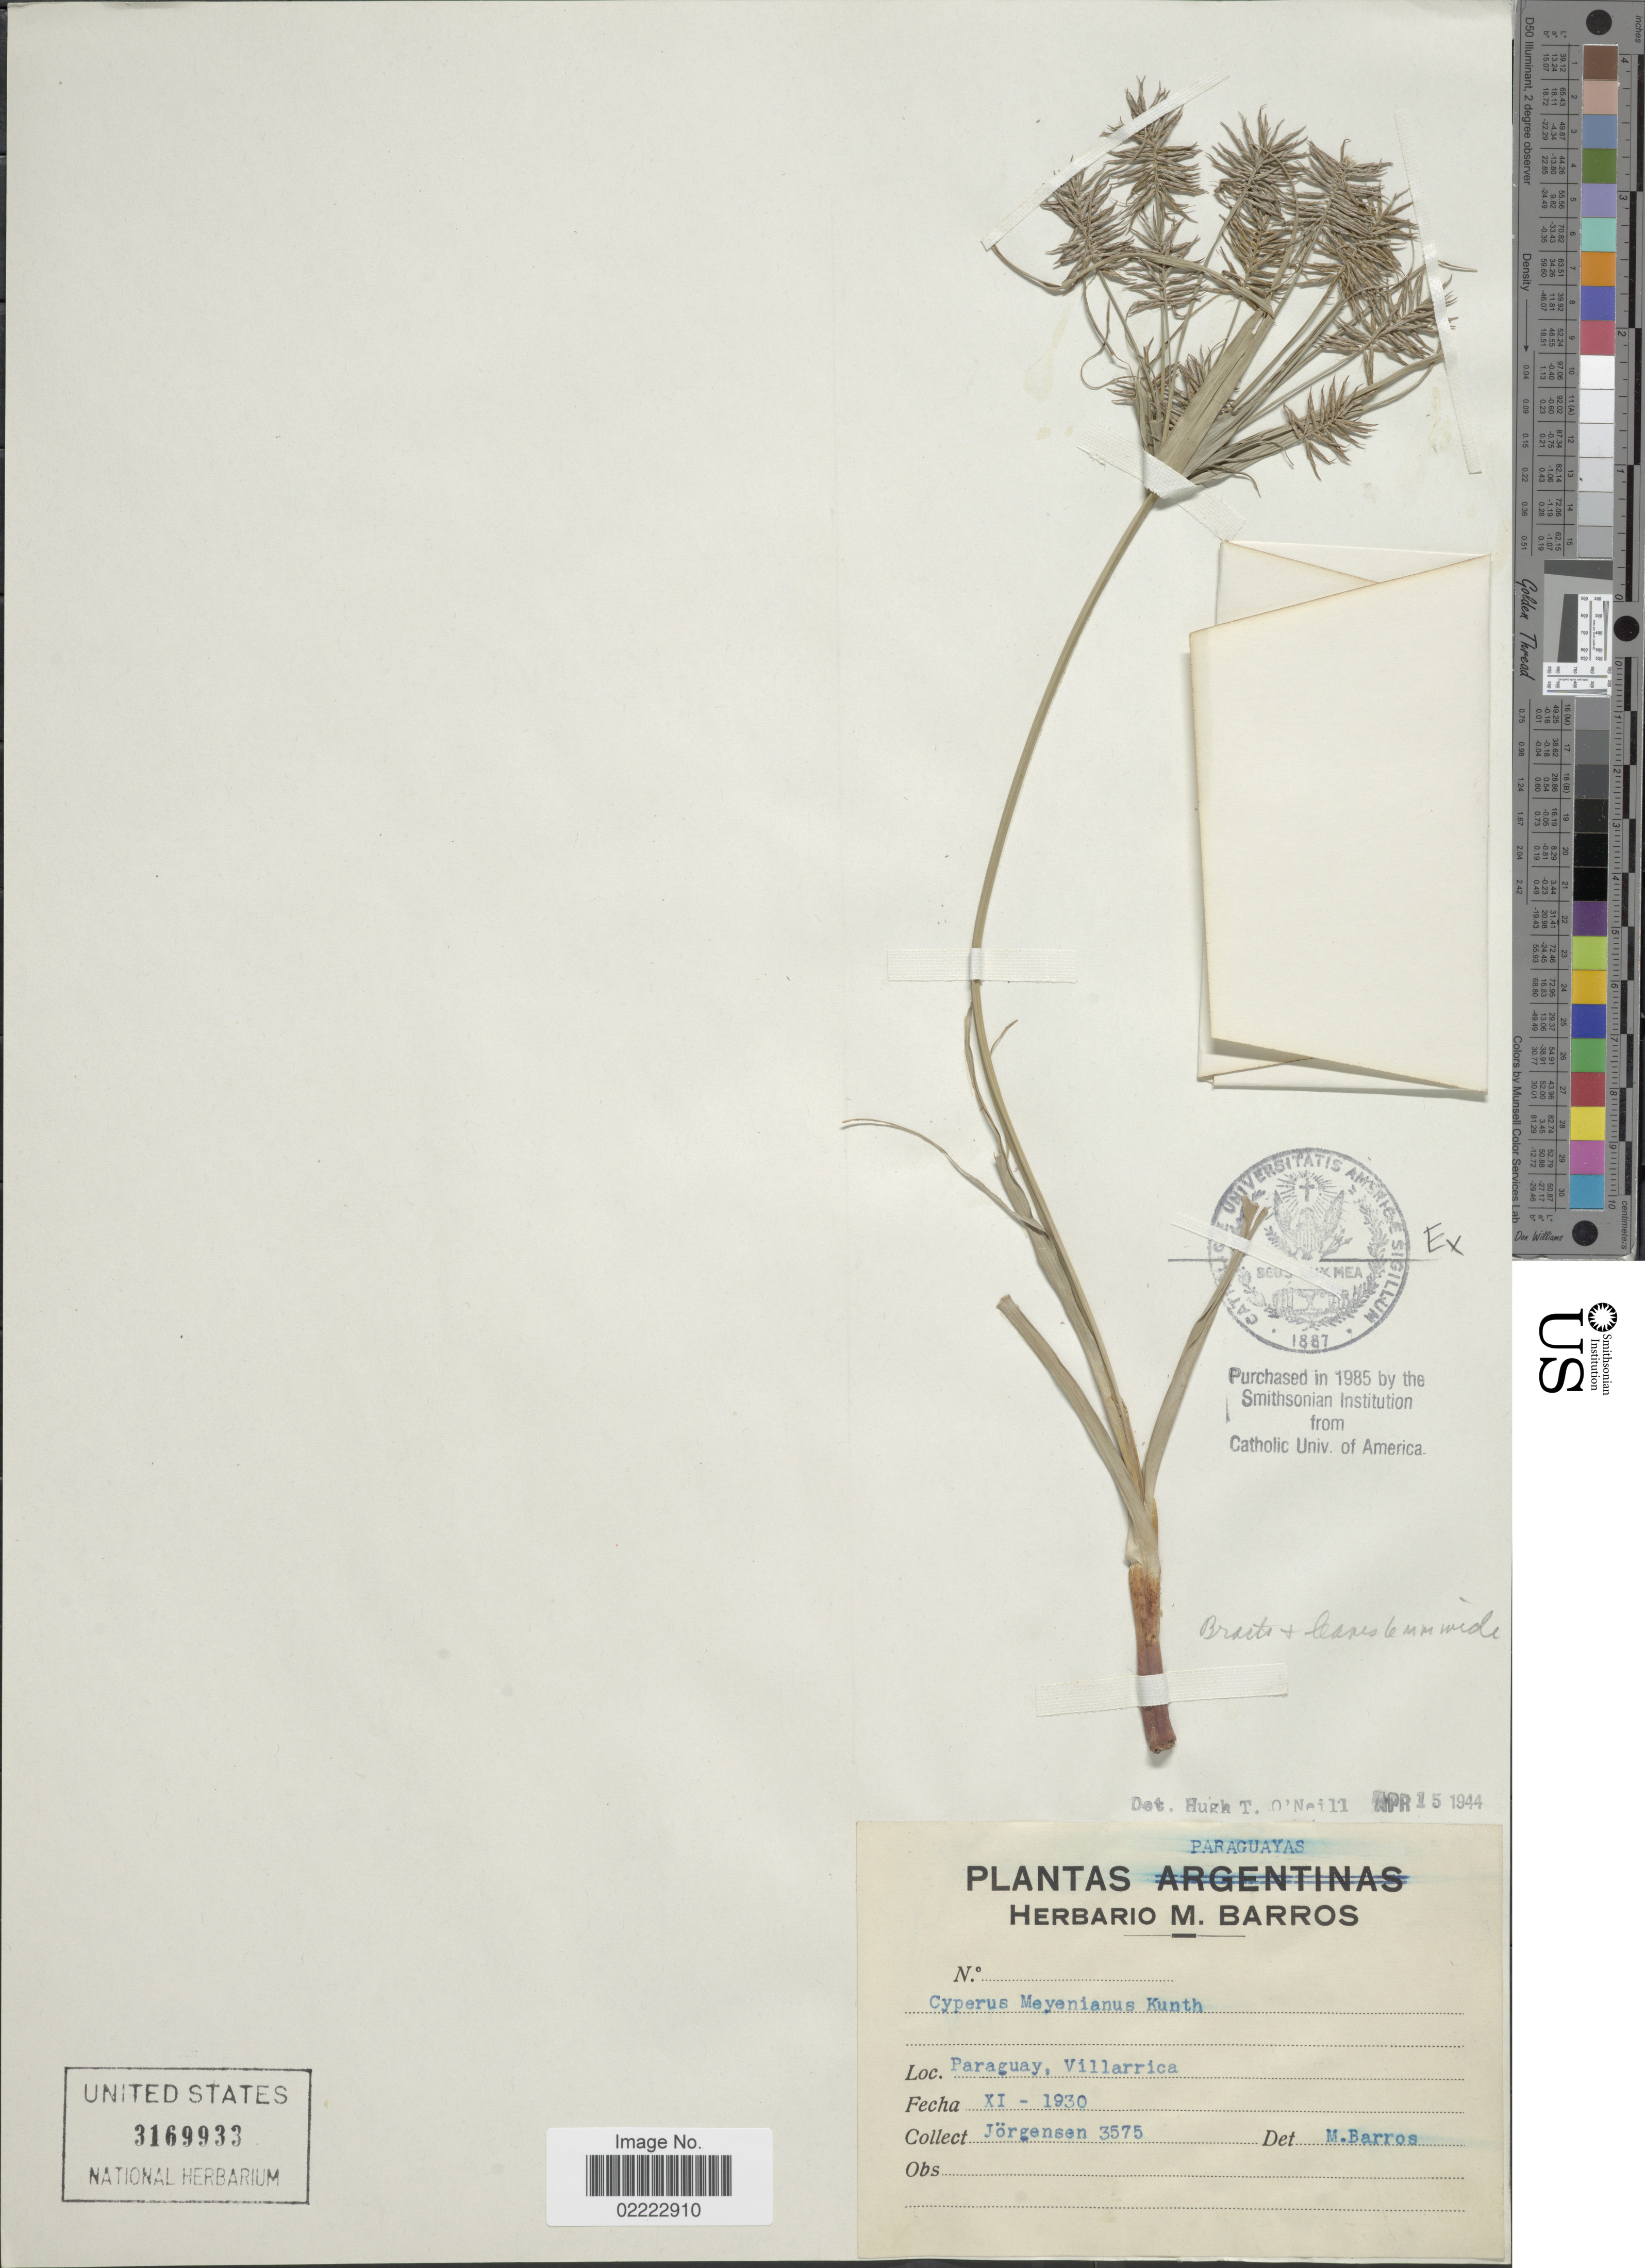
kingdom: Plantae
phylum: Tracheophyta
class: Liliopsida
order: Poales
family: Cyperaceae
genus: Cyperus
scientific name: Cyperus meyenianus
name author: Kunth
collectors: Jorgensen, --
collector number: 3575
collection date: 1930-11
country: Paraguay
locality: Paraguay, Villarrica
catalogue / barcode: US 3169933